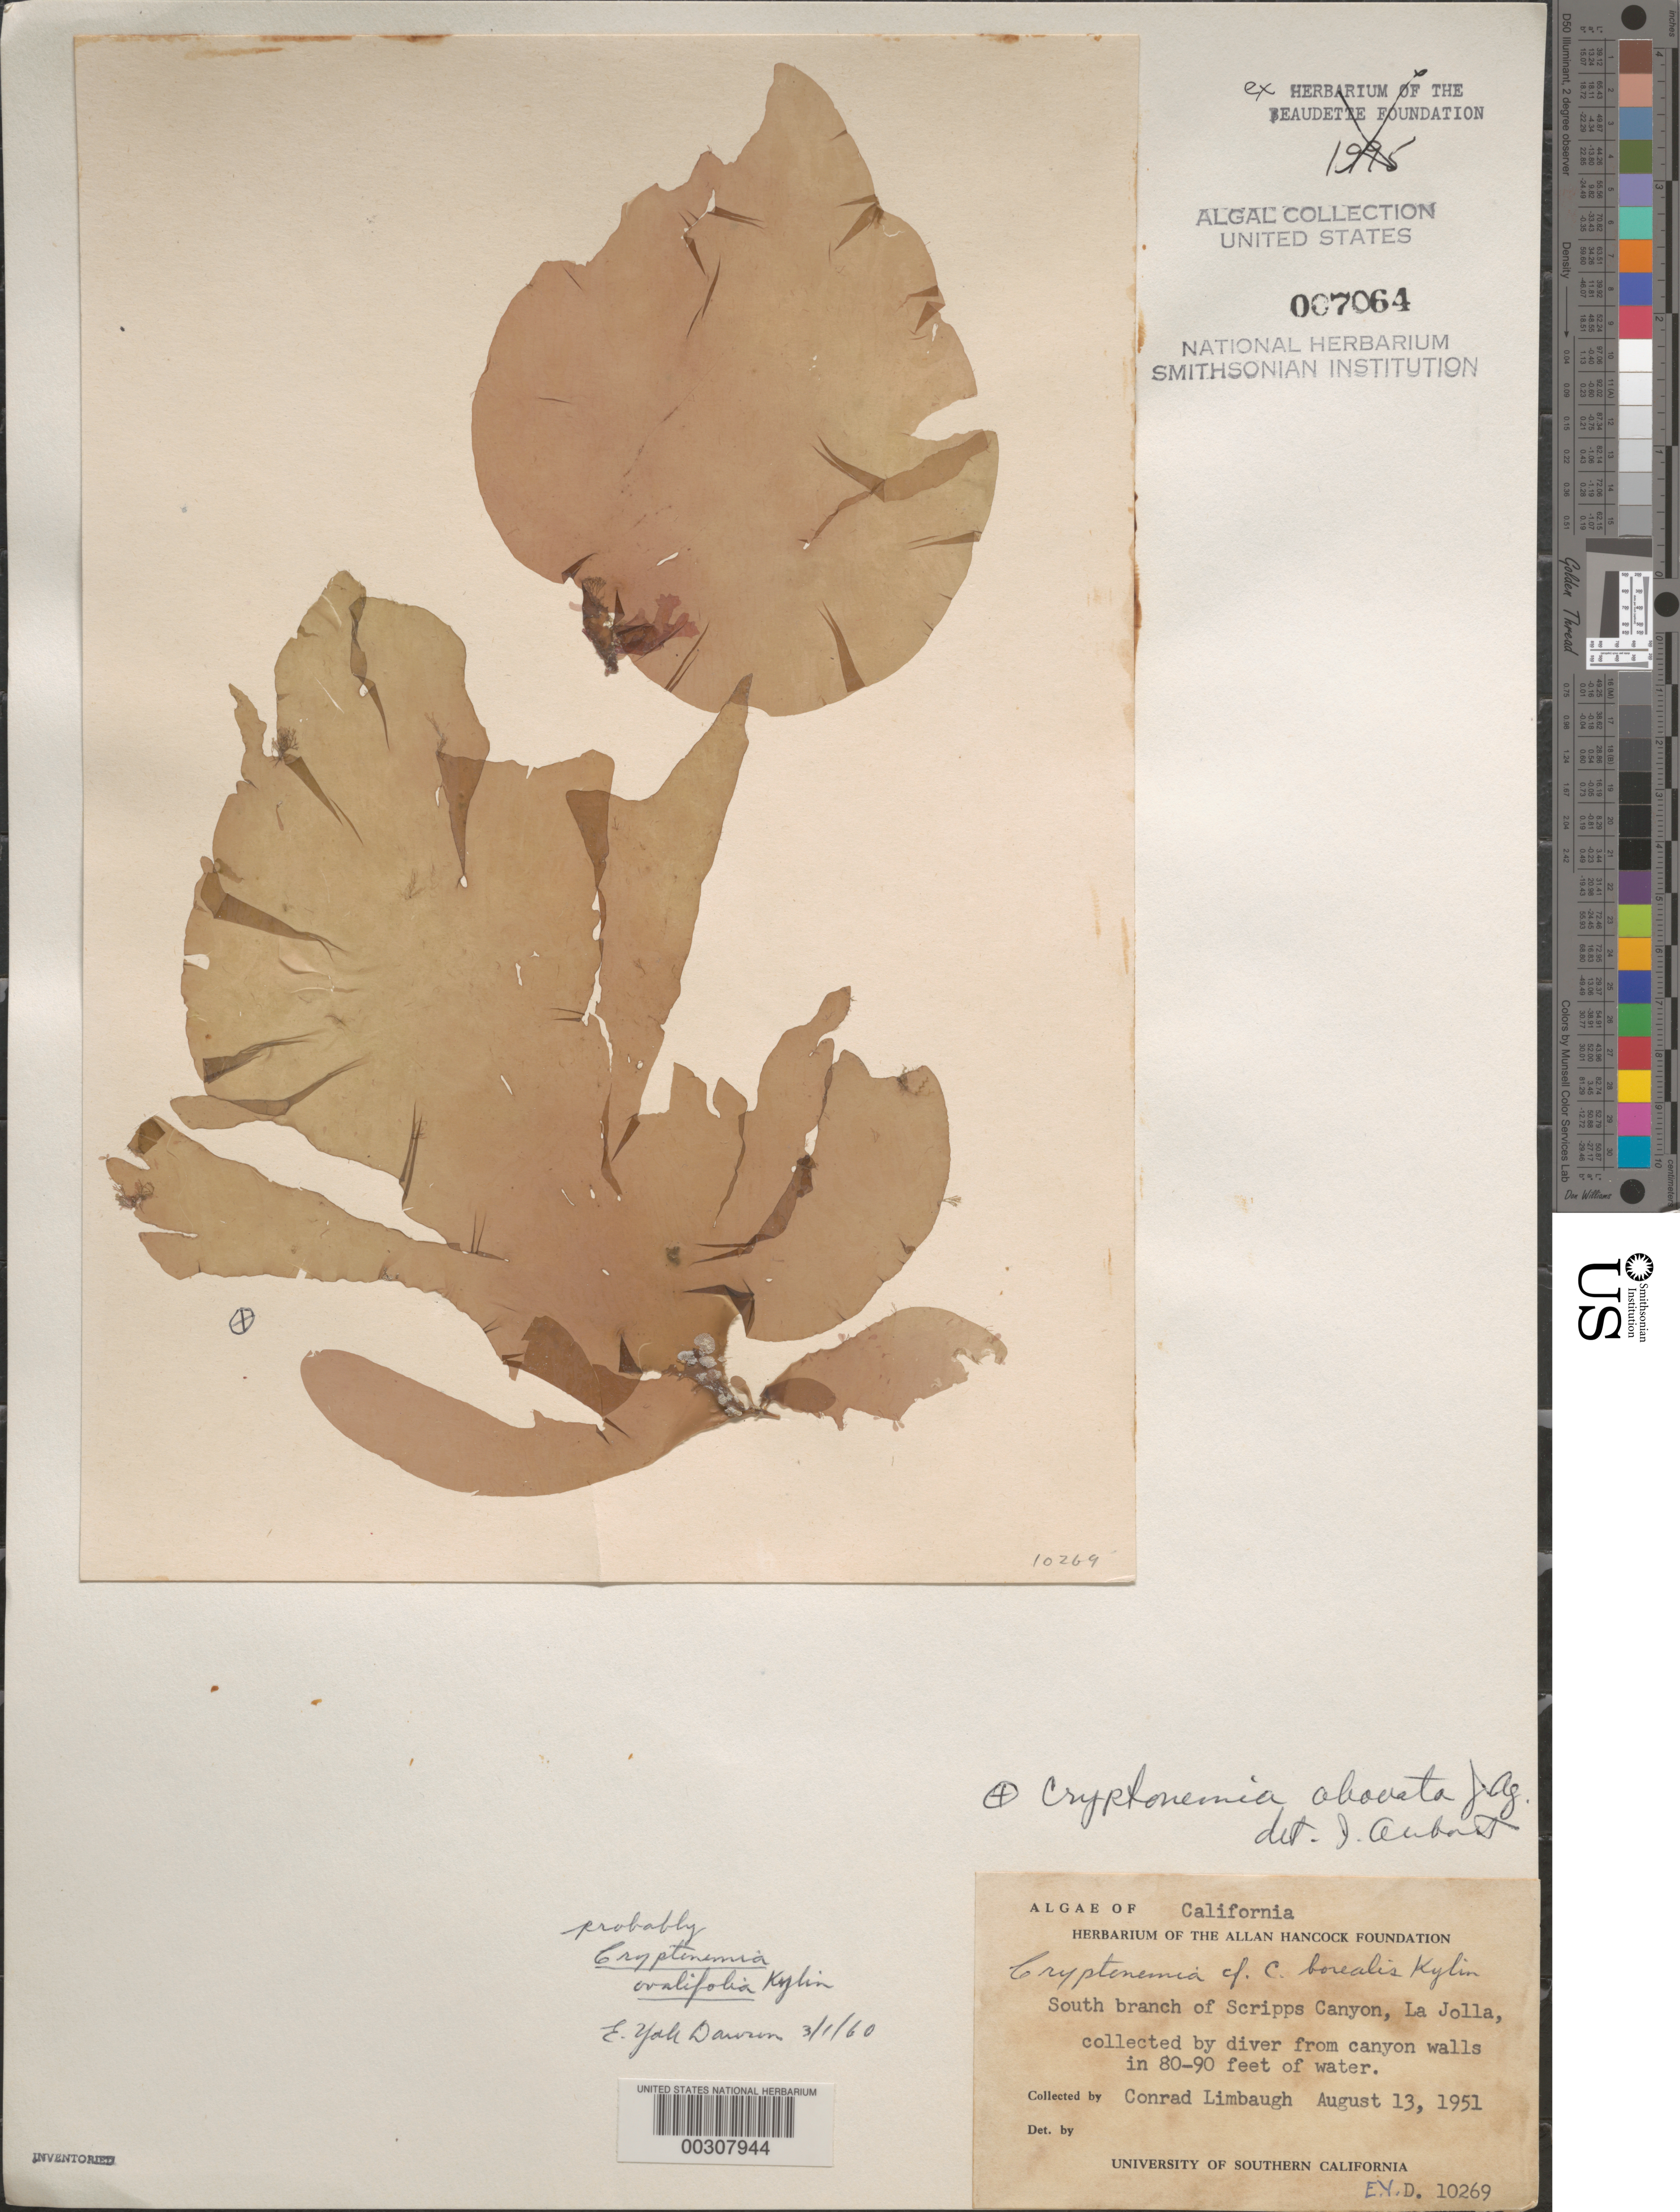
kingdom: Plantae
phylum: Rhodophyta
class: Florideophyceae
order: Halymeniales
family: Halymeniaceae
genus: Cryptonemia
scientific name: Cryptonemia obovata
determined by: Abbott, Isabella A.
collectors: C. Limbaugh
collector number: EYD 10269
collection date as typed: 13 Aug 1951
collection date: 1951-08-13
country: United States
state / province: California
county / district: San Diego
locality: La Jolla, south branch of Scripps Canyon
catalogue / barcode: US 7064